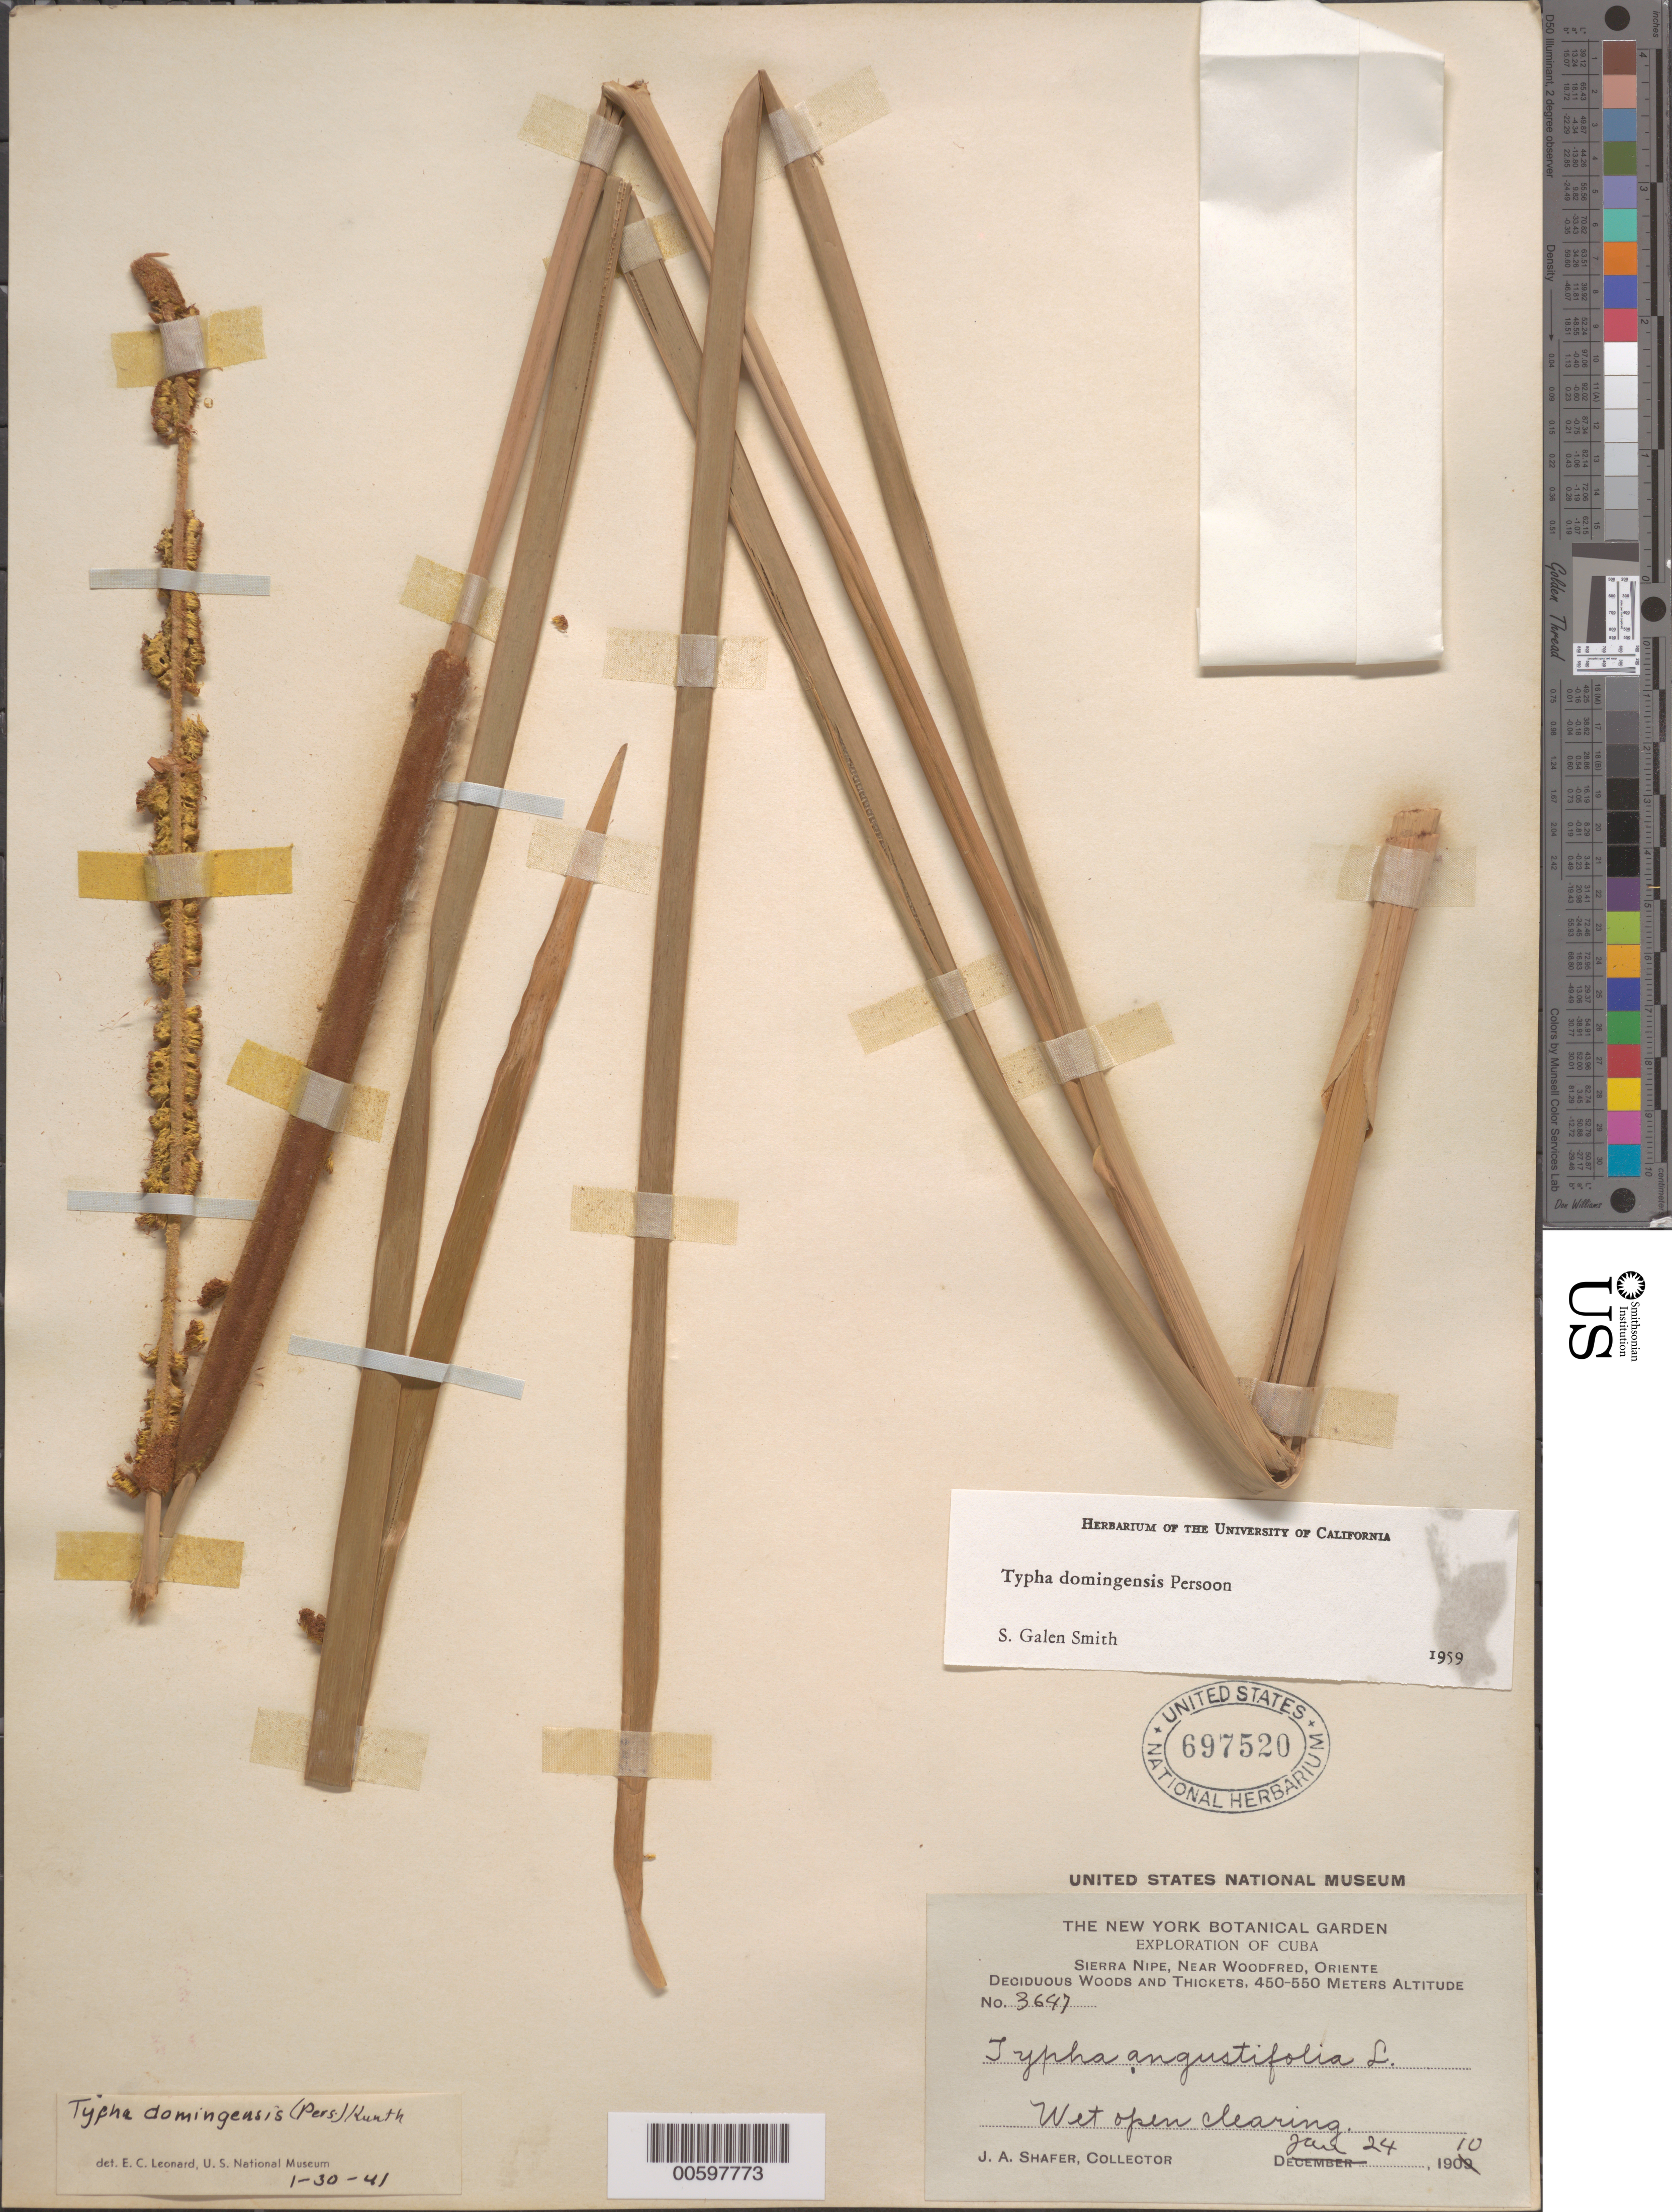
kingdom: Plantae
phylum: Tracheophyta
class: Liliopsida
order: Poales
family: Typhaceae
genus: Typha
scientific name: Typha domingensis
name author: Pers.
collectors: J. A. Shafer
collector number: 3647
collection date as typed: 24 Jan 1910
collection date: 1910-01-24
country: Cuba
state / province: Holguín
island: Greater Antilles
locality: Sierra Nipe, near Woodfred. [In former Oriente Province.]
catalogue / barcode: US 697520